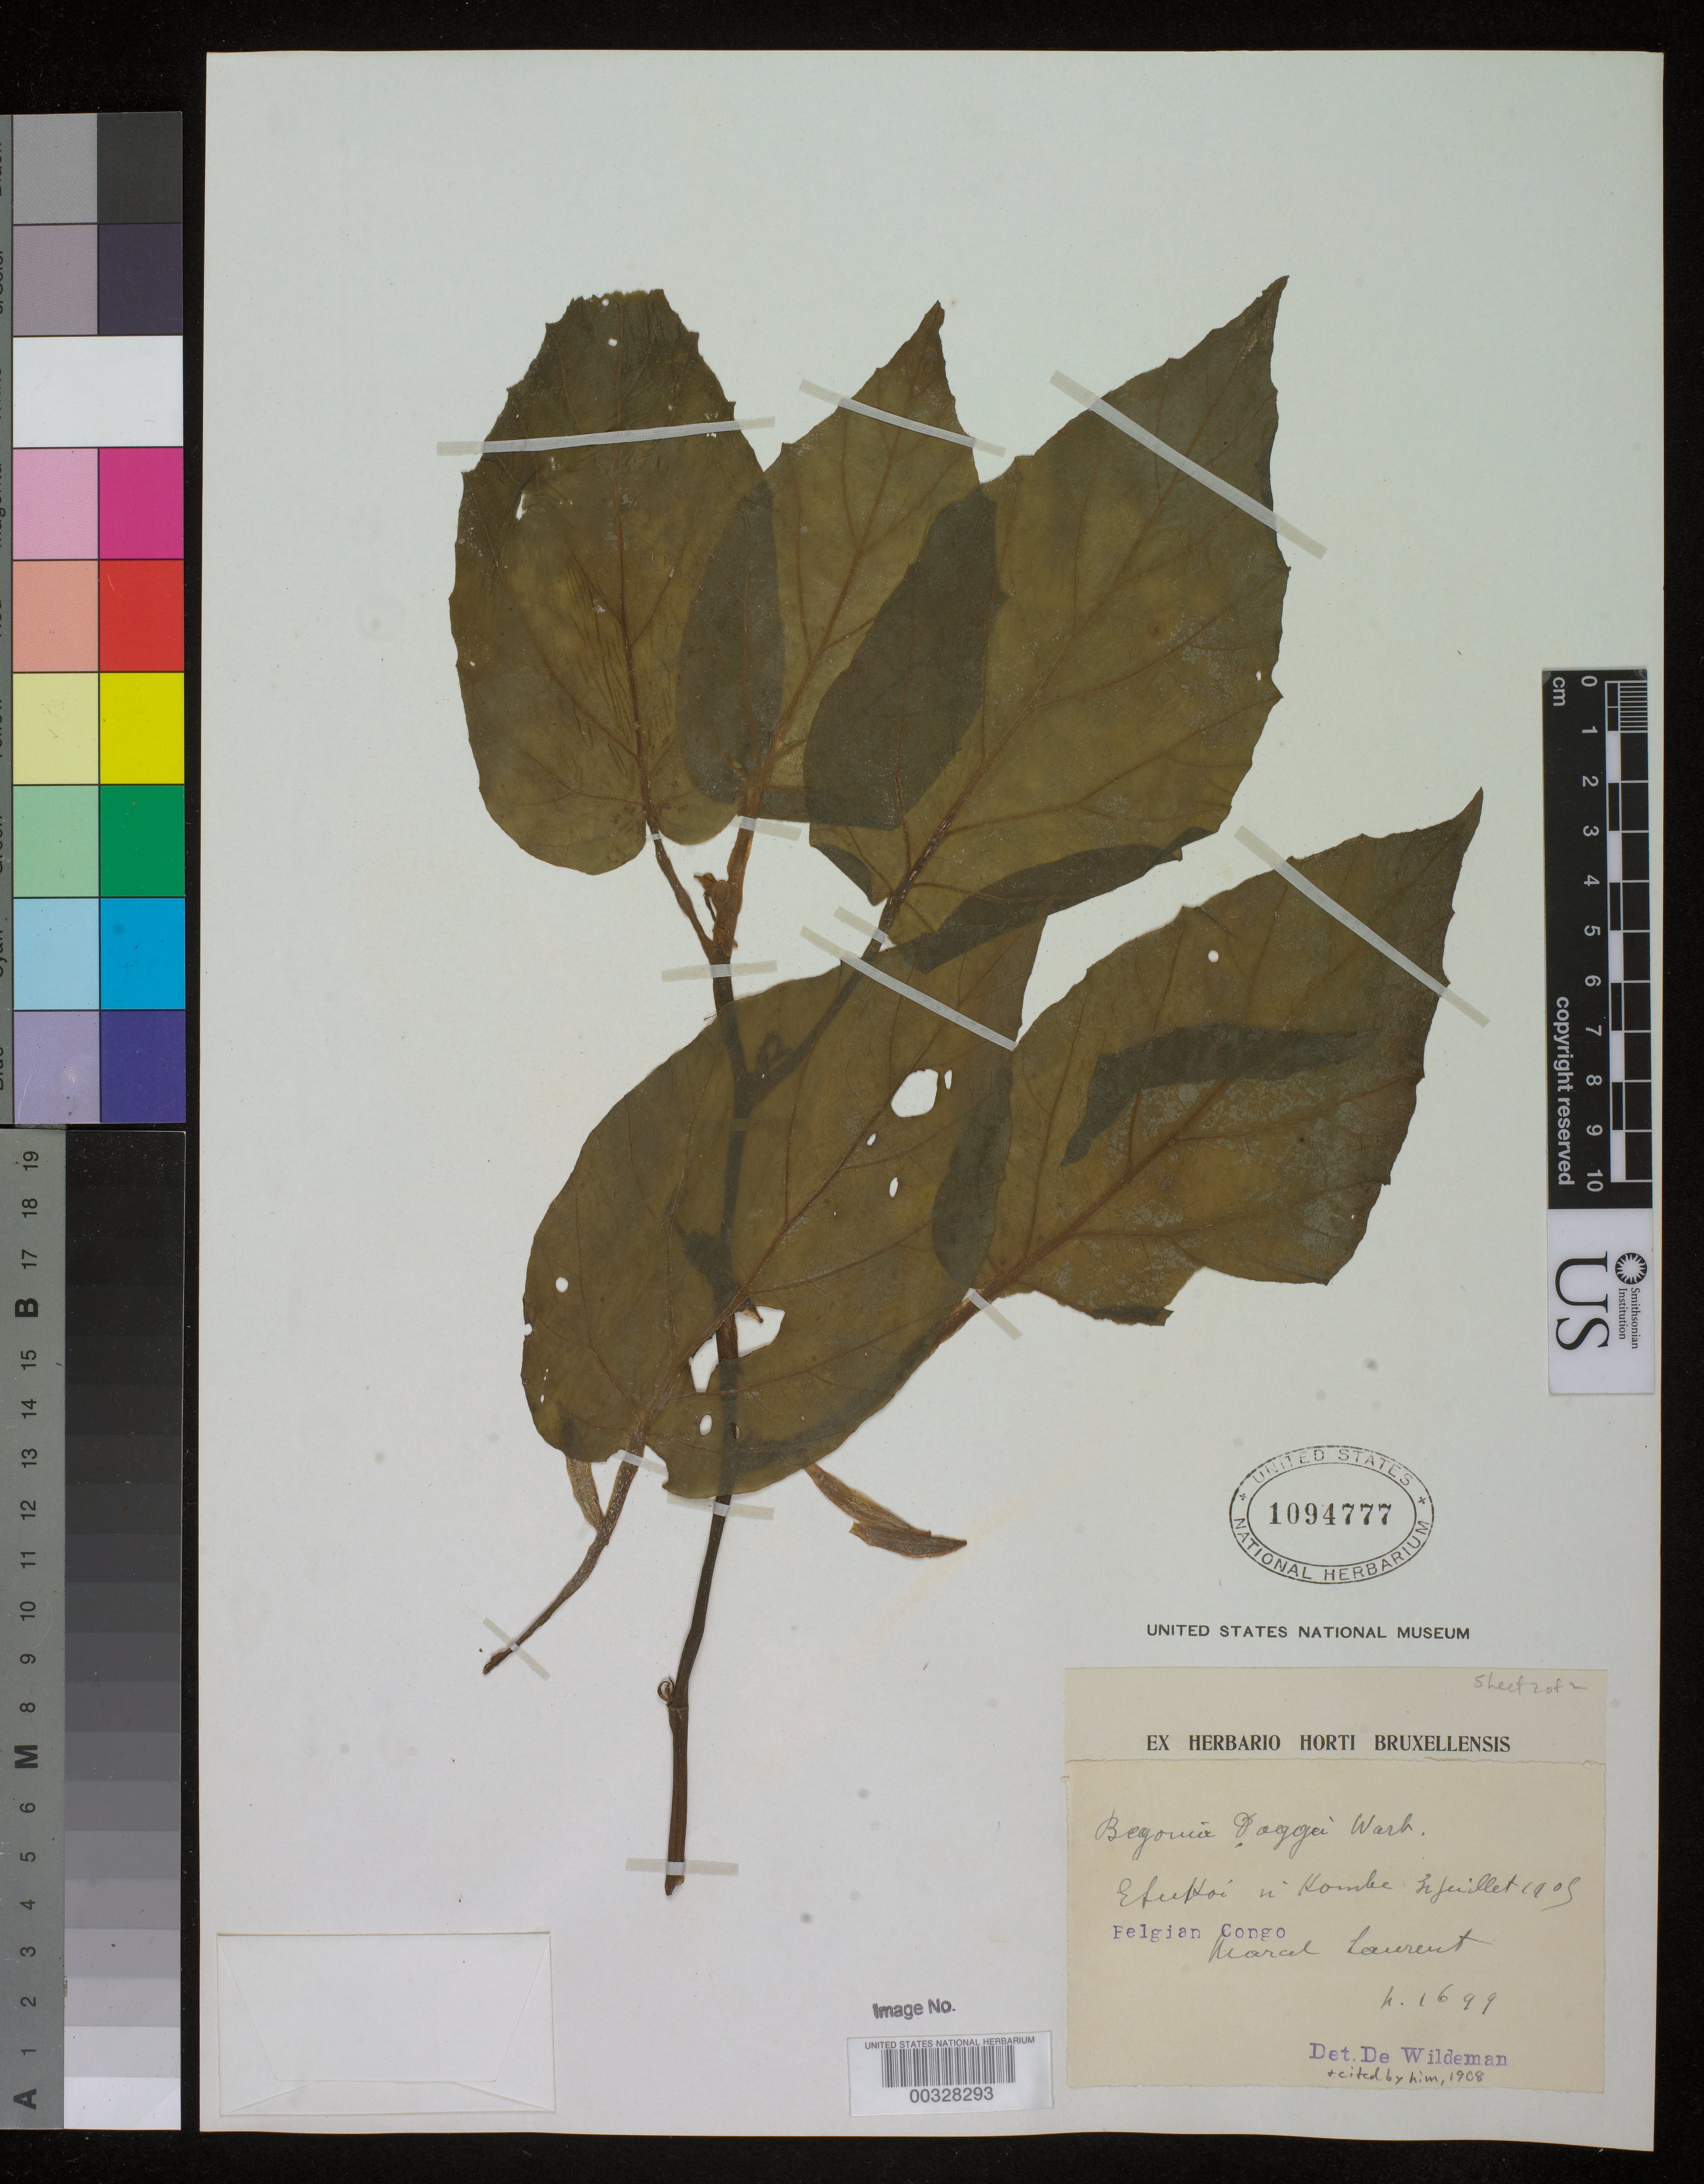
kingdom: Plantae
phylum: Tracheophyta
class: Magnoliopsida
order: Cucurbitales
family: Begoniaceae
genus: Begonia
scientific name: Begonia eminii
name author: Warb.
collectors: M. Loureut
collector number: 1699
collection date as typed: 31 Jul 1905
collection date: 1905-07-31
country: Congo, Democratic Republic of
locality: Efukoi n'Kombe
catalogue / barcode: US 1094777